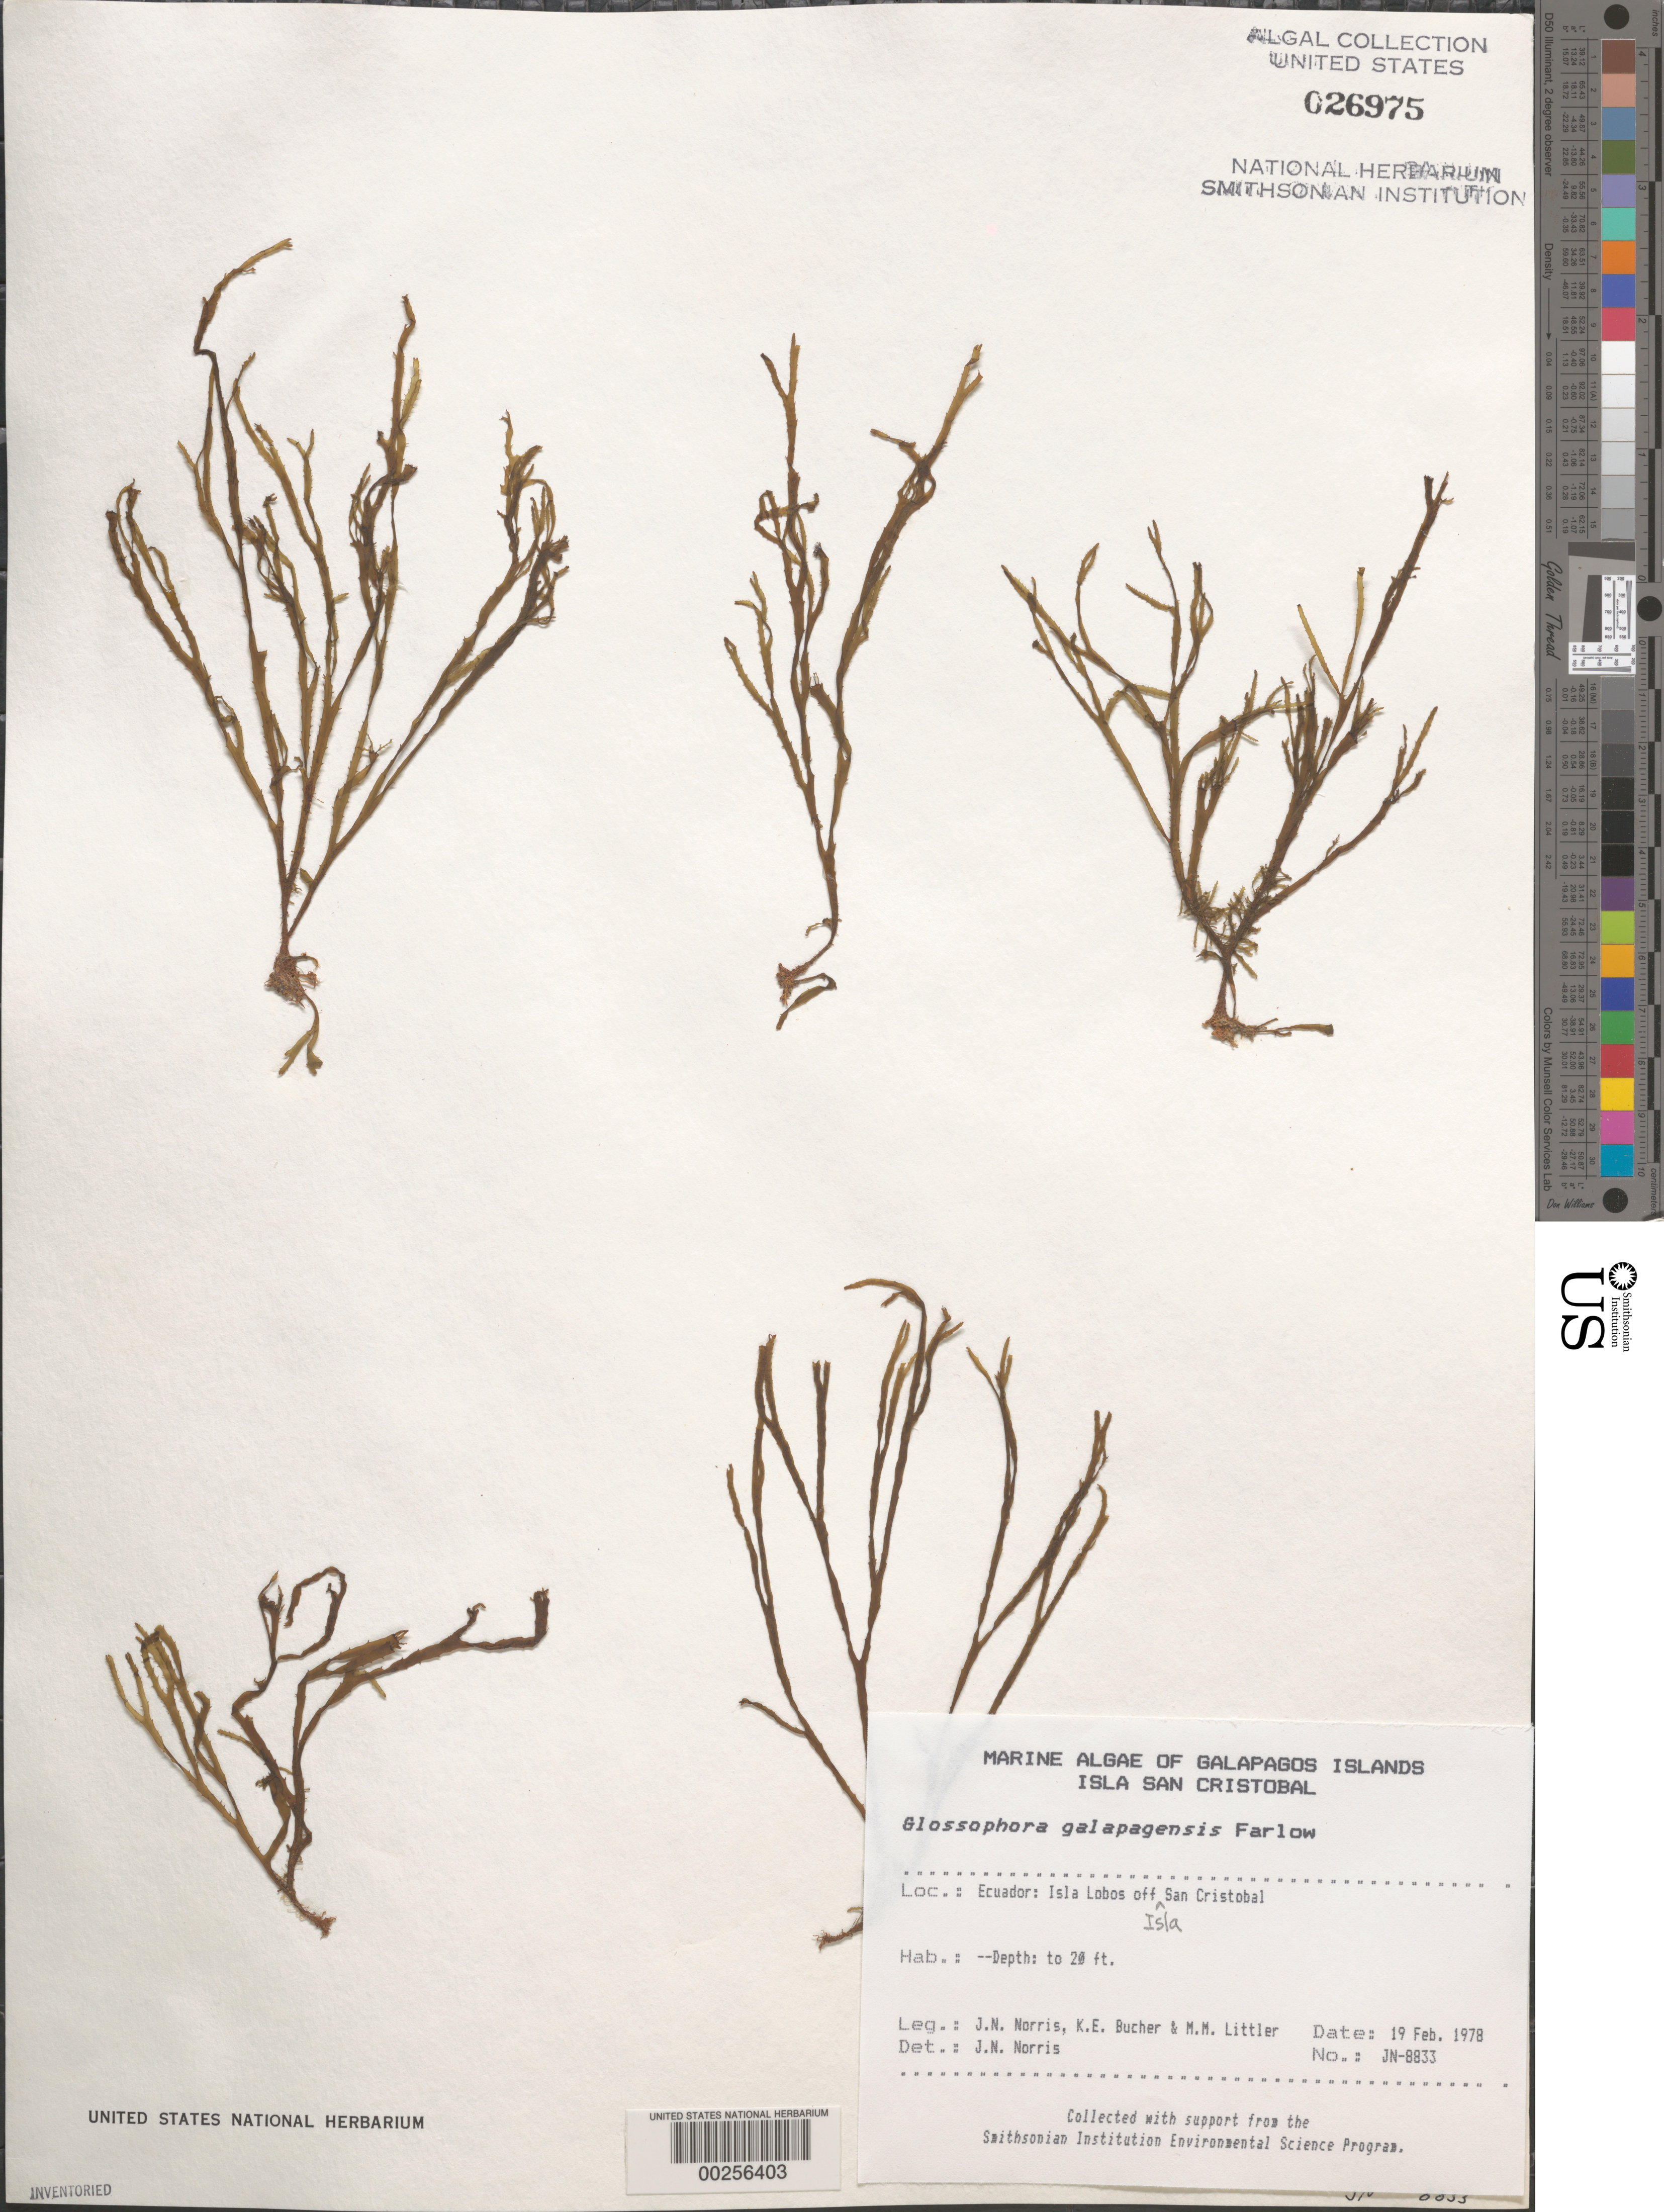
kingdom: Chromista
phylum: Ochrophyta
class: Phaeophyceae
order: Dictyotales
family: Dictyotaceae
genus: Dictyota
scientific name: Dictyota galapagensis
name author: (Farl.) De Clerck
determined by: Algae name updating Project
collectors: J. N. Norris, K. E. Bucher & M. M. Littler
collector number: JN-8833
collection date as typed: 19 Feb 1978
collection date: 1978-02-19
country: Ecuador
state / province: Colón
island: Lobos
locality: Off Isla San Cristóbal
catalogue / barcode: US 26975